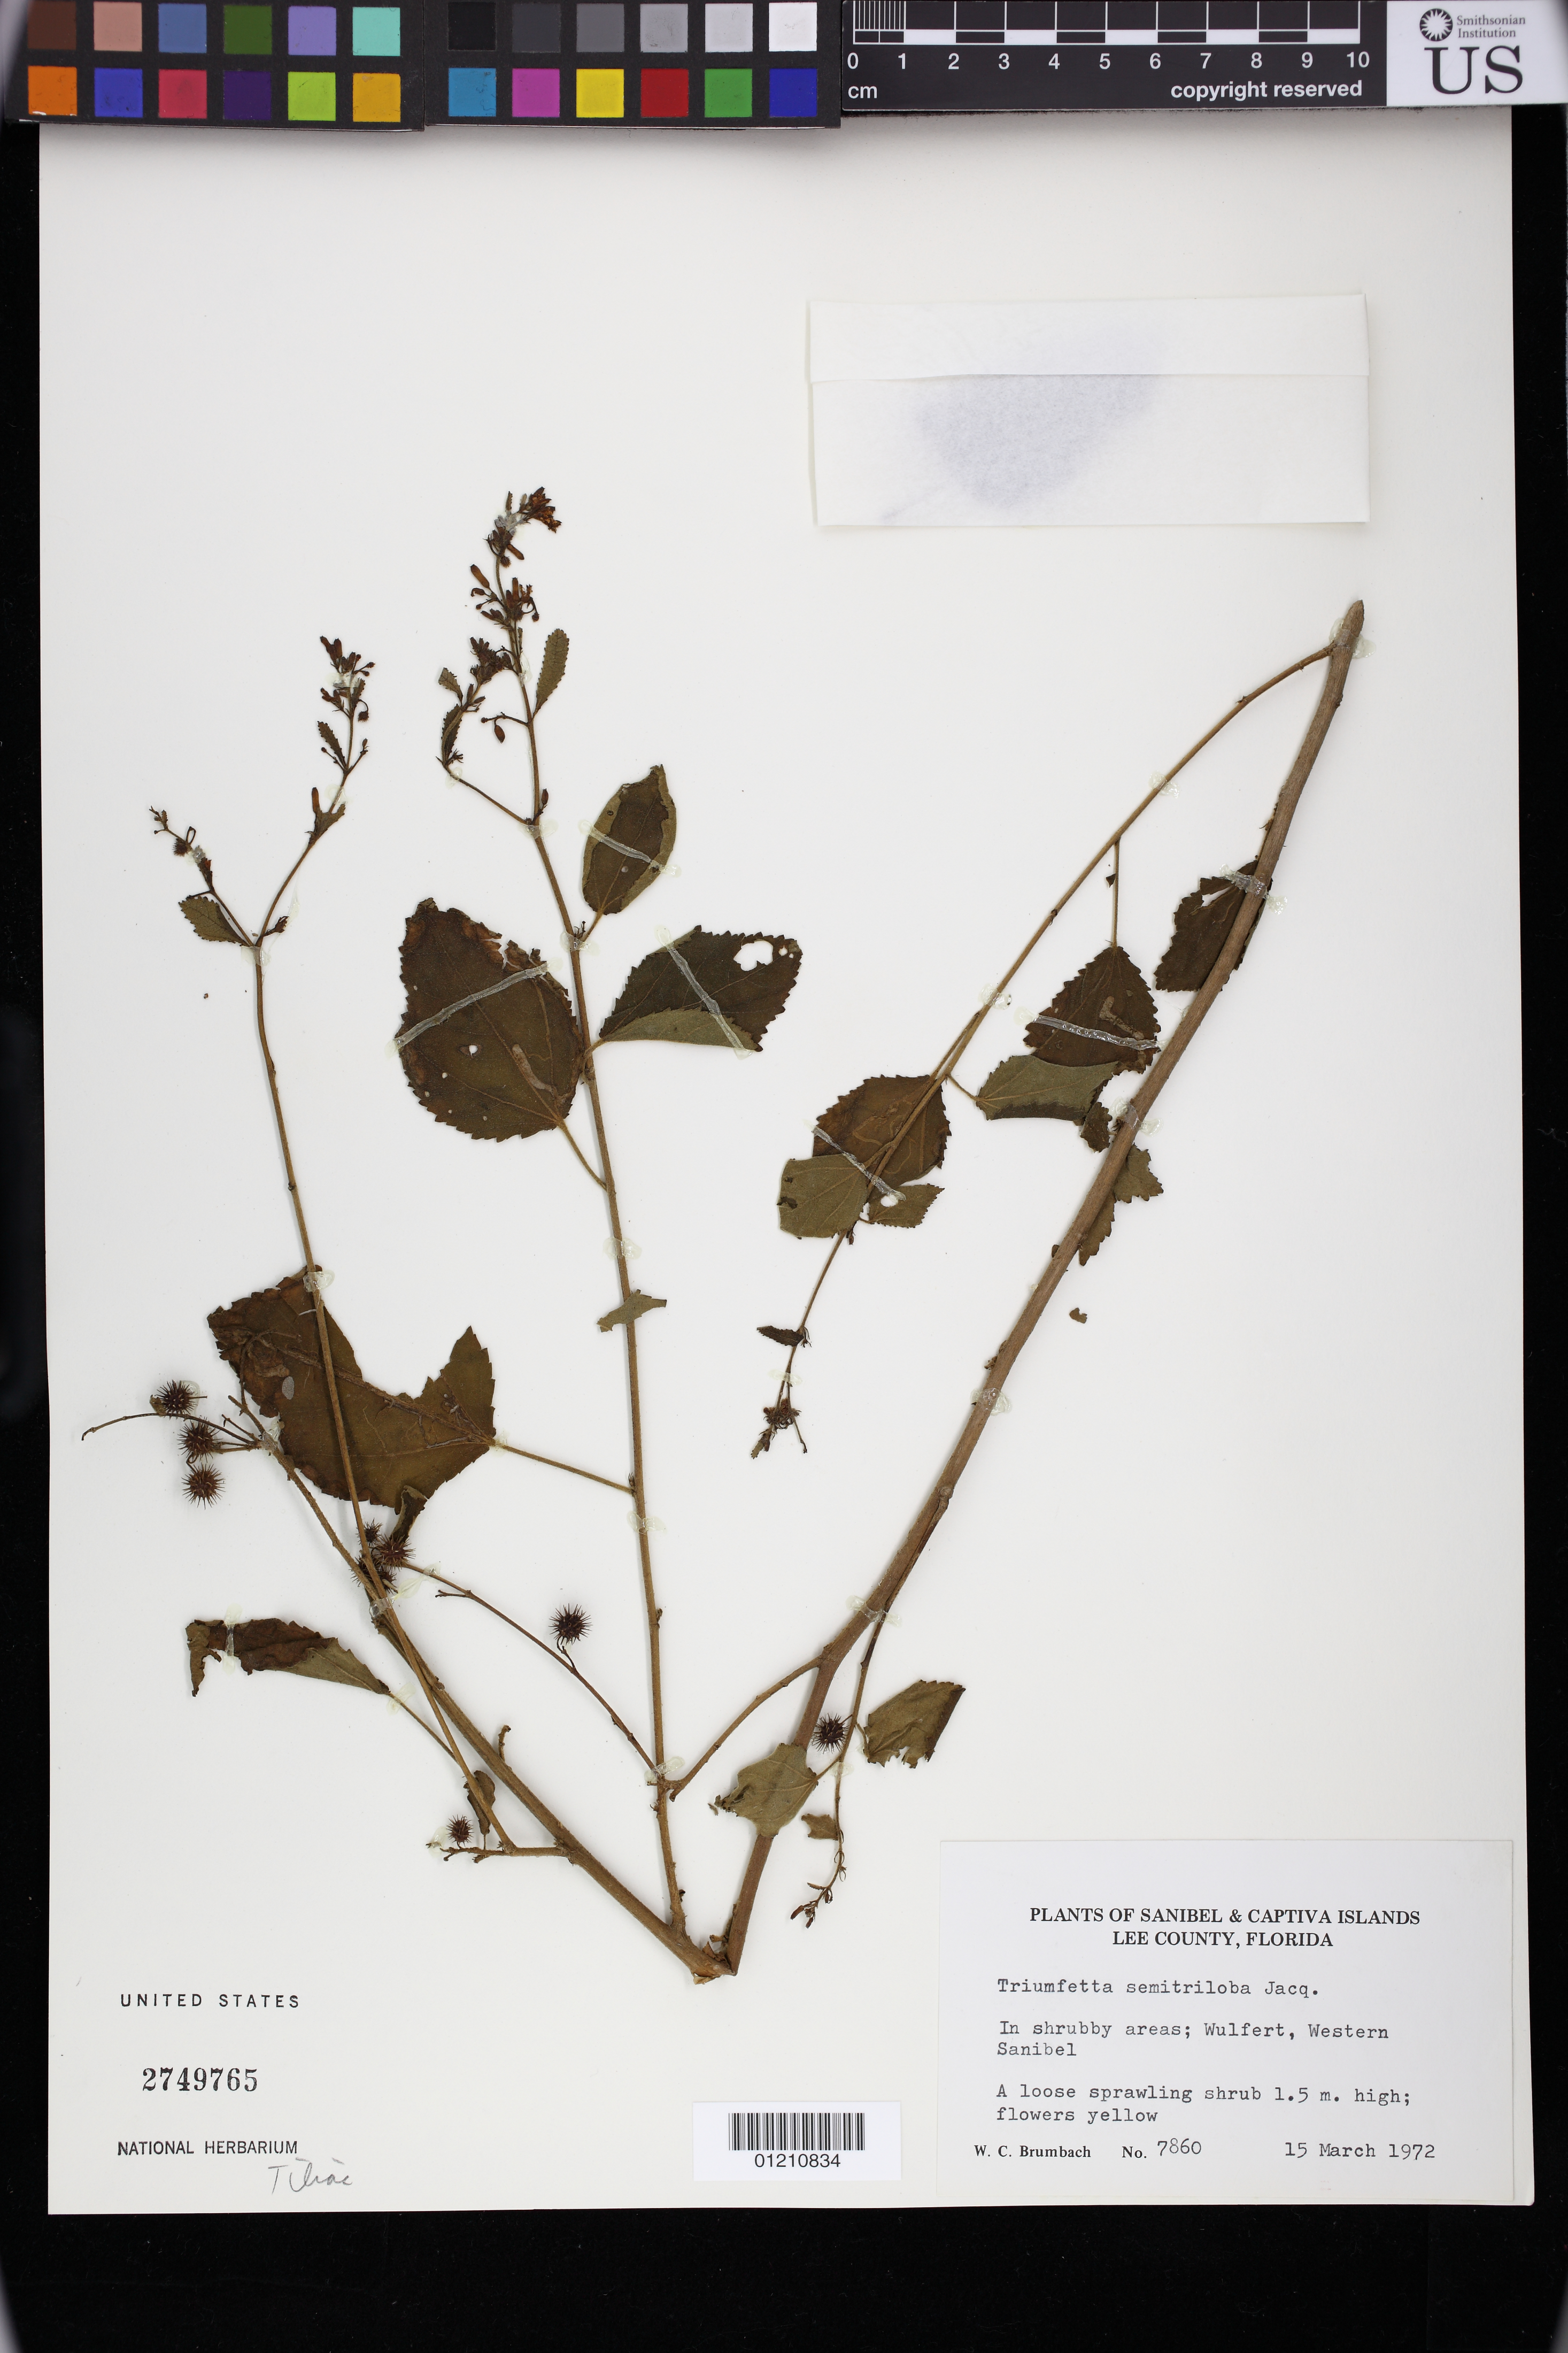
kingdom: Plantae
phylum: Tracheophyta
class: Magnoliopsida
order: Malvales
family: Malvaceae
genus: Triumfetta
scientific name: Triumfetta semitriloba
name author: Jacq.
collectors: W. C. Brumbach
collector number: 7860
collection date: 1972-03-15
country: United States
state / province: Florida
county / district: Lee County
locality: In shrubby areas; Wulfert, Western Sanibel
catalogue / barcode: US 2749765